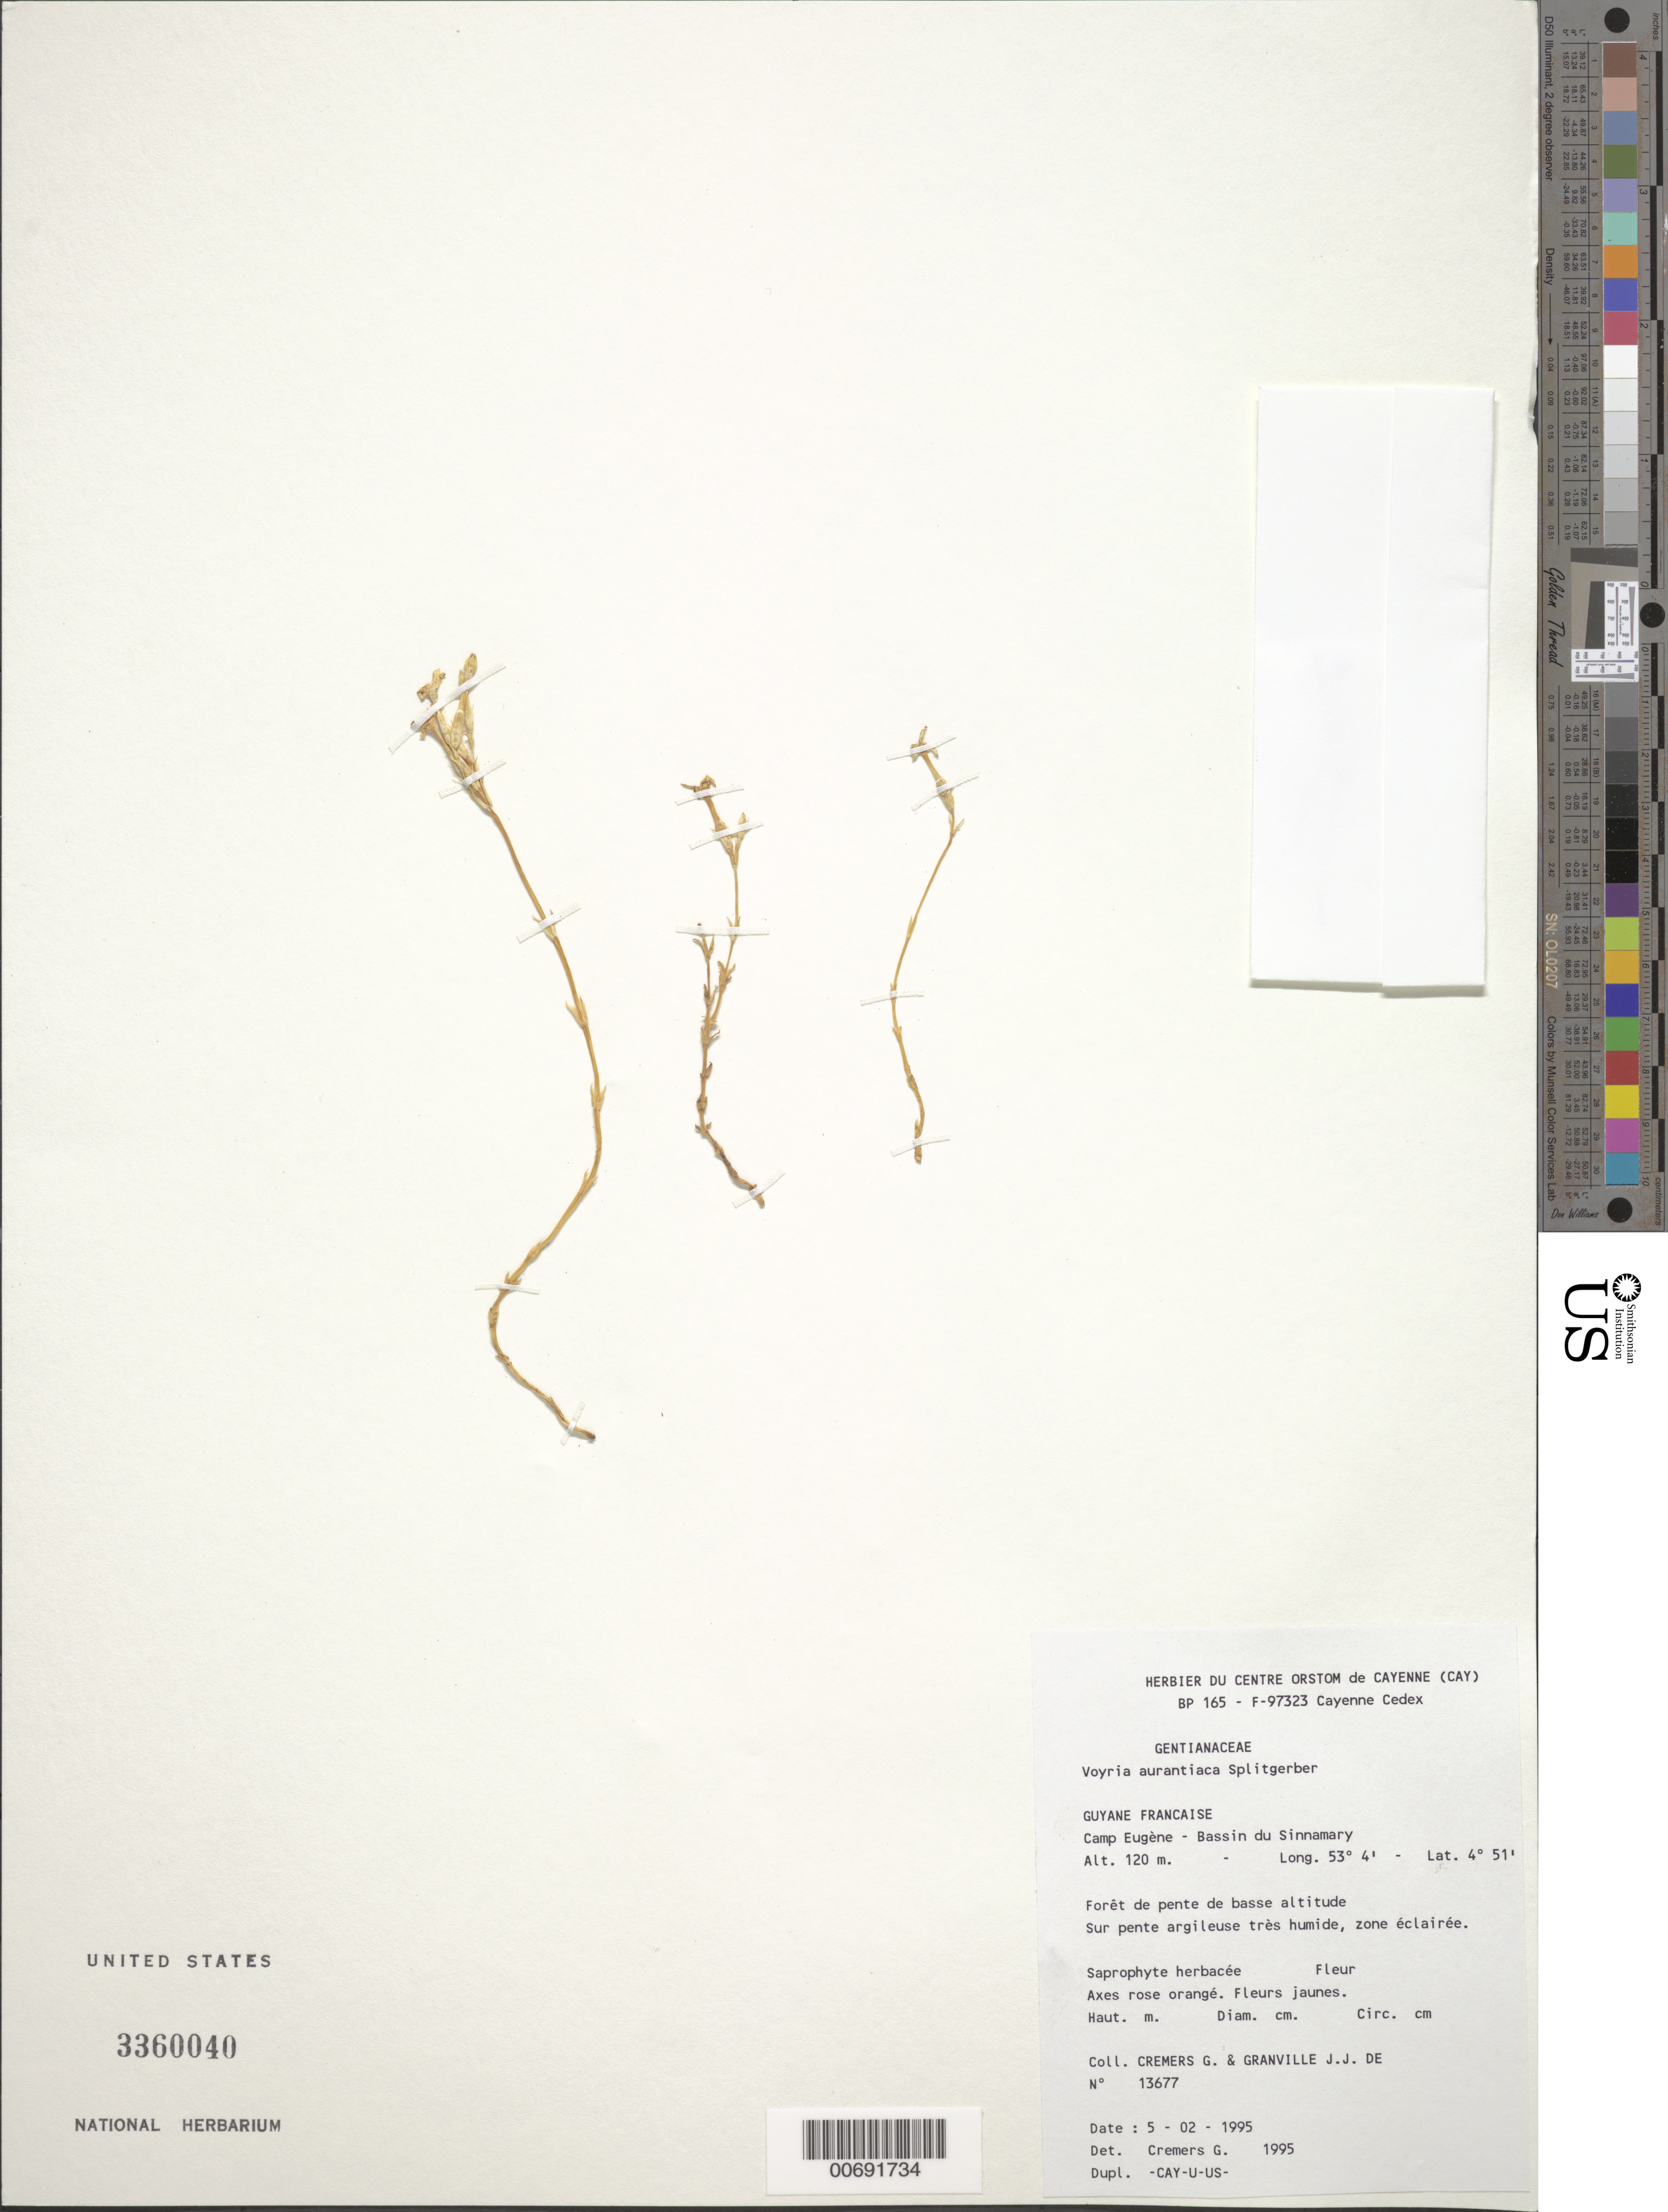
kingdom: Plantae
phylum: Tracheophyta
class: Magnoliopsida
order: Gentianales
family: Gentianaceae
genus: Voyria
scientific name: Voyria acuminata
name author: Benth.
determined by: Cremers, Georges A.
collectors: G. Cremers & J.-J. de Granville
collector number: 13677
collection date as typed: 5-Feb-95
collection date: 1995-02-05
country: French Guiana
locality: Camp Eugène, Bassin du Sinnamary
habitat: Low slope forest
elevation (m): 120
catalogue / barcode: US 3360040